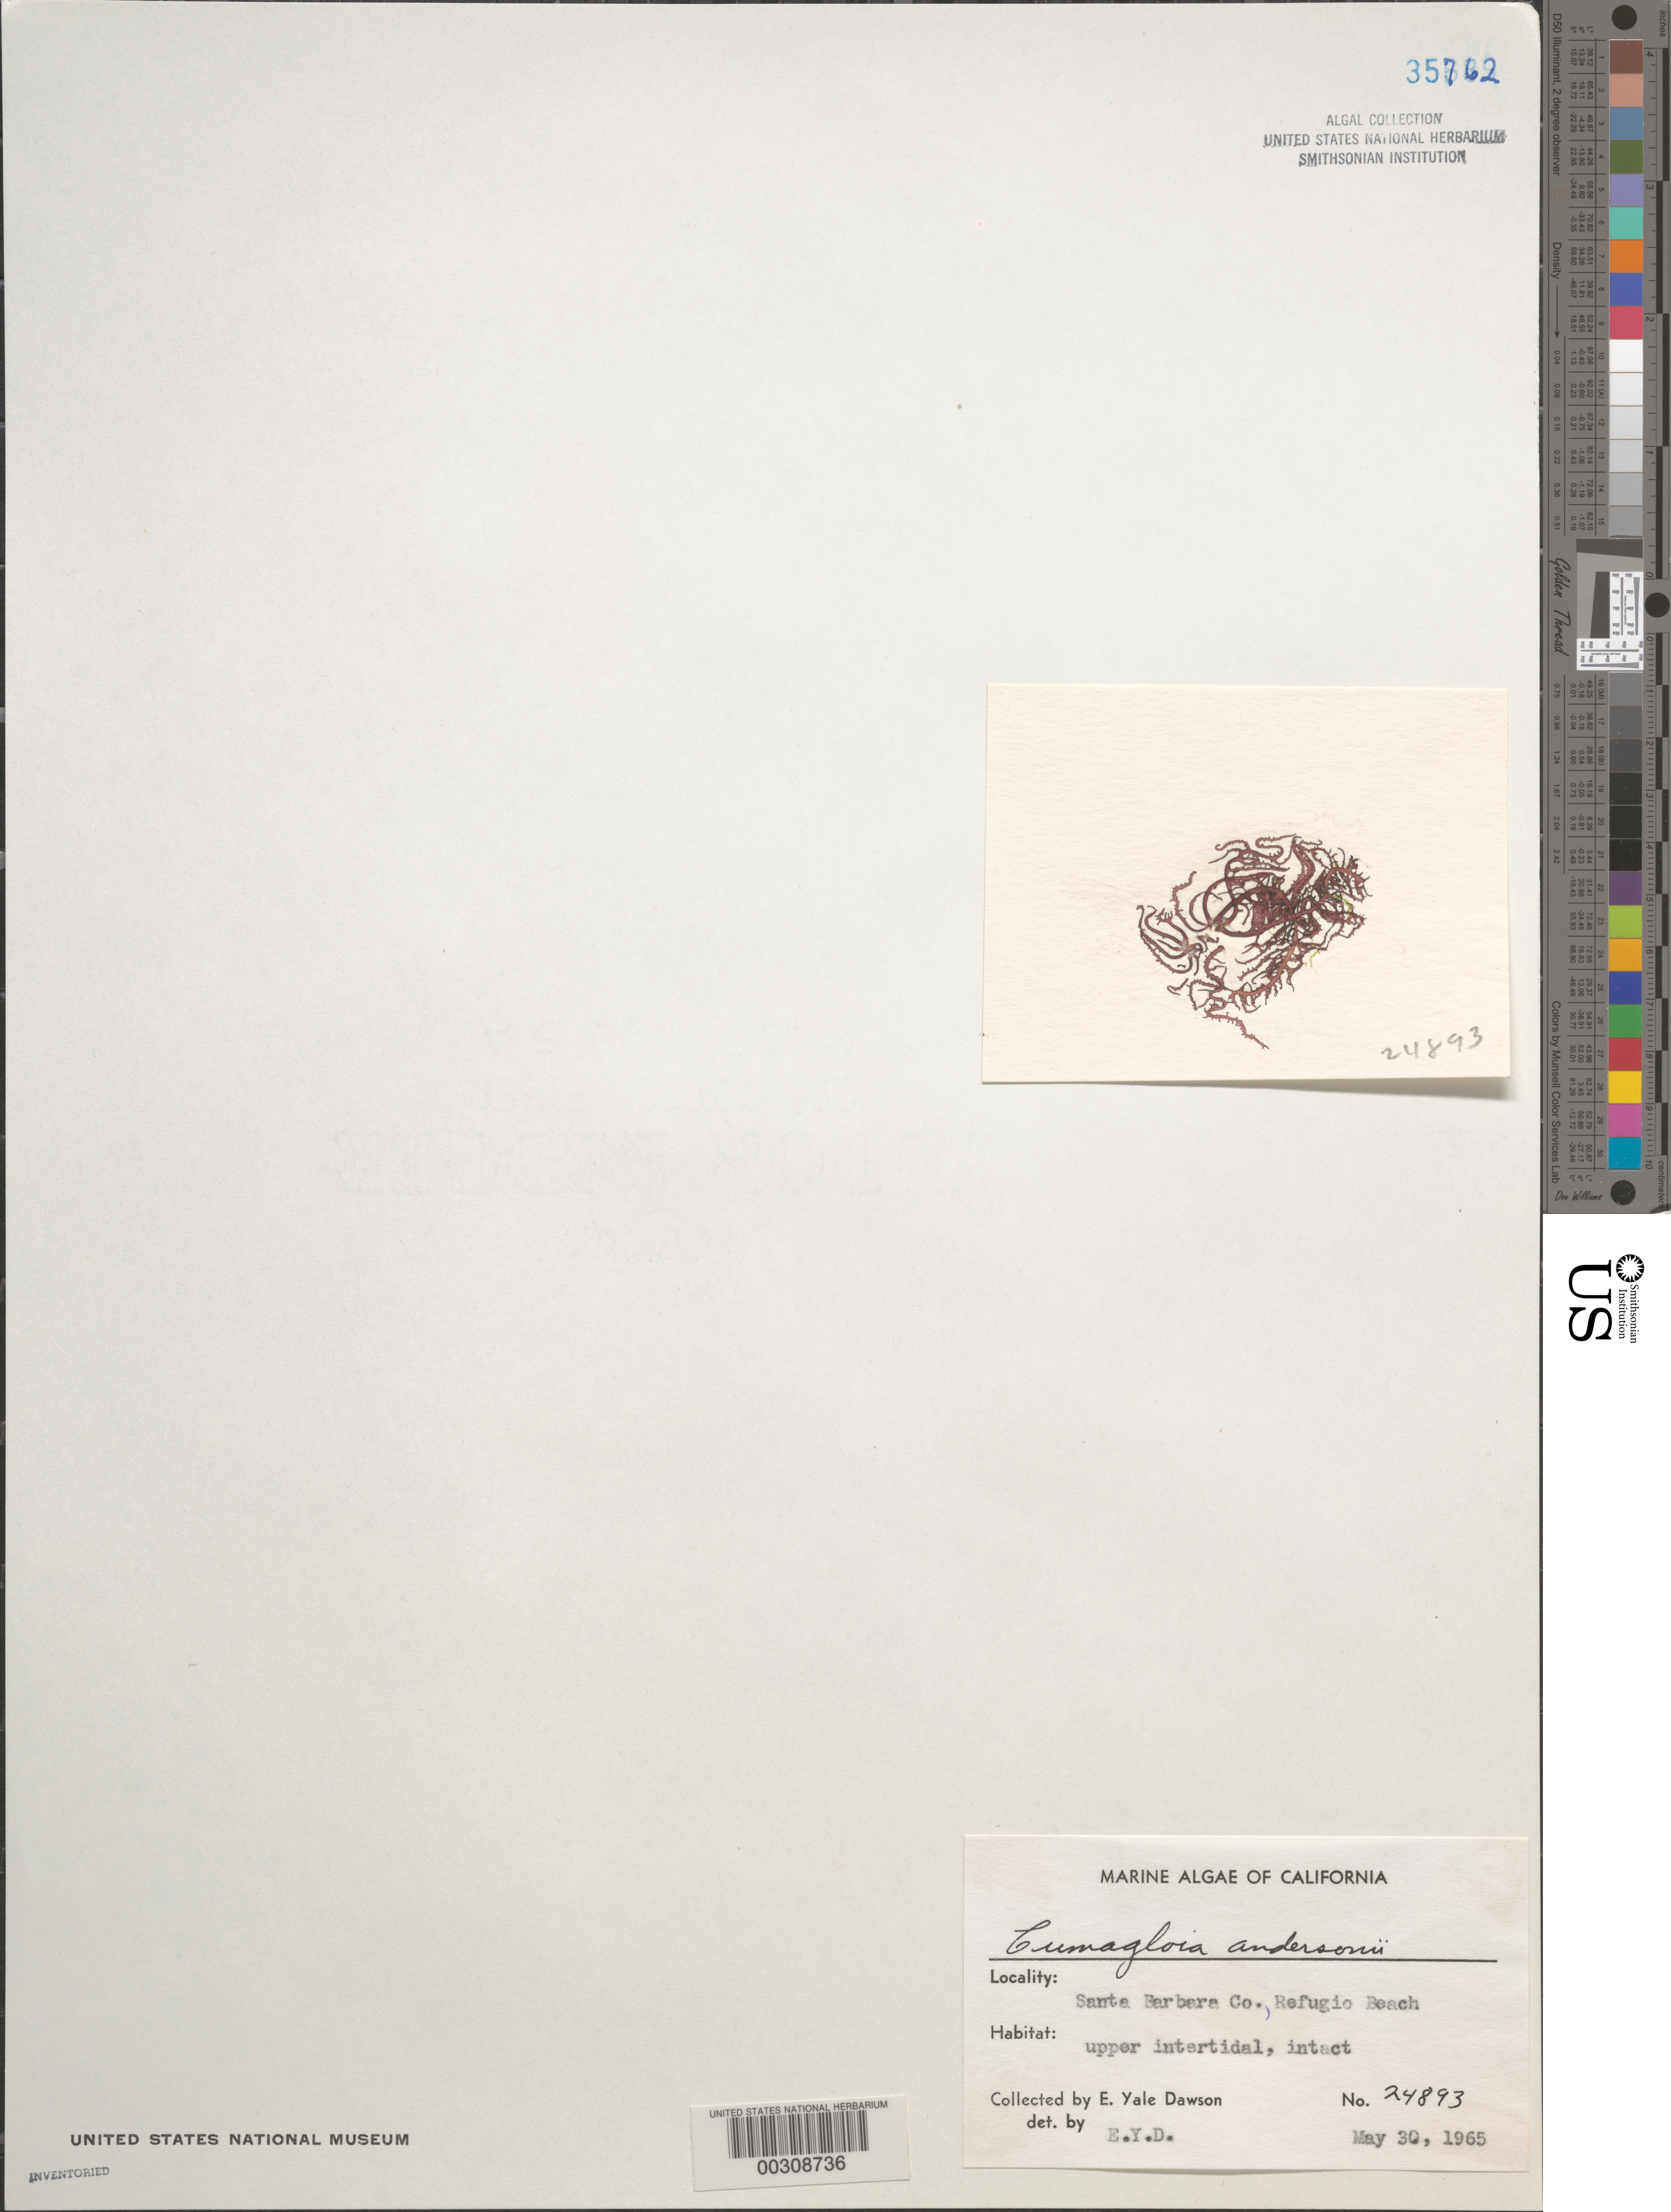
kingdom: Plantae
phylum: Rhodophyta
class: Florideophyceae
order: Nemaliales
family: Liagoraceae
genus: Cumagloia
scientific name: Cumagloia andersonii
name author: (Farl.) Setch. & N.L. Gardner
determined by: Dawson, E. Y.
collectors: E. Y. Dawson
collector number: EYD 24893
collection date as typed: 30 May 1965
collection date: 1965-05-30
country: United States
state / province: California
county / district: Santa Barbara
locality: Refugio Beach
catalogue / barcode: US 35762